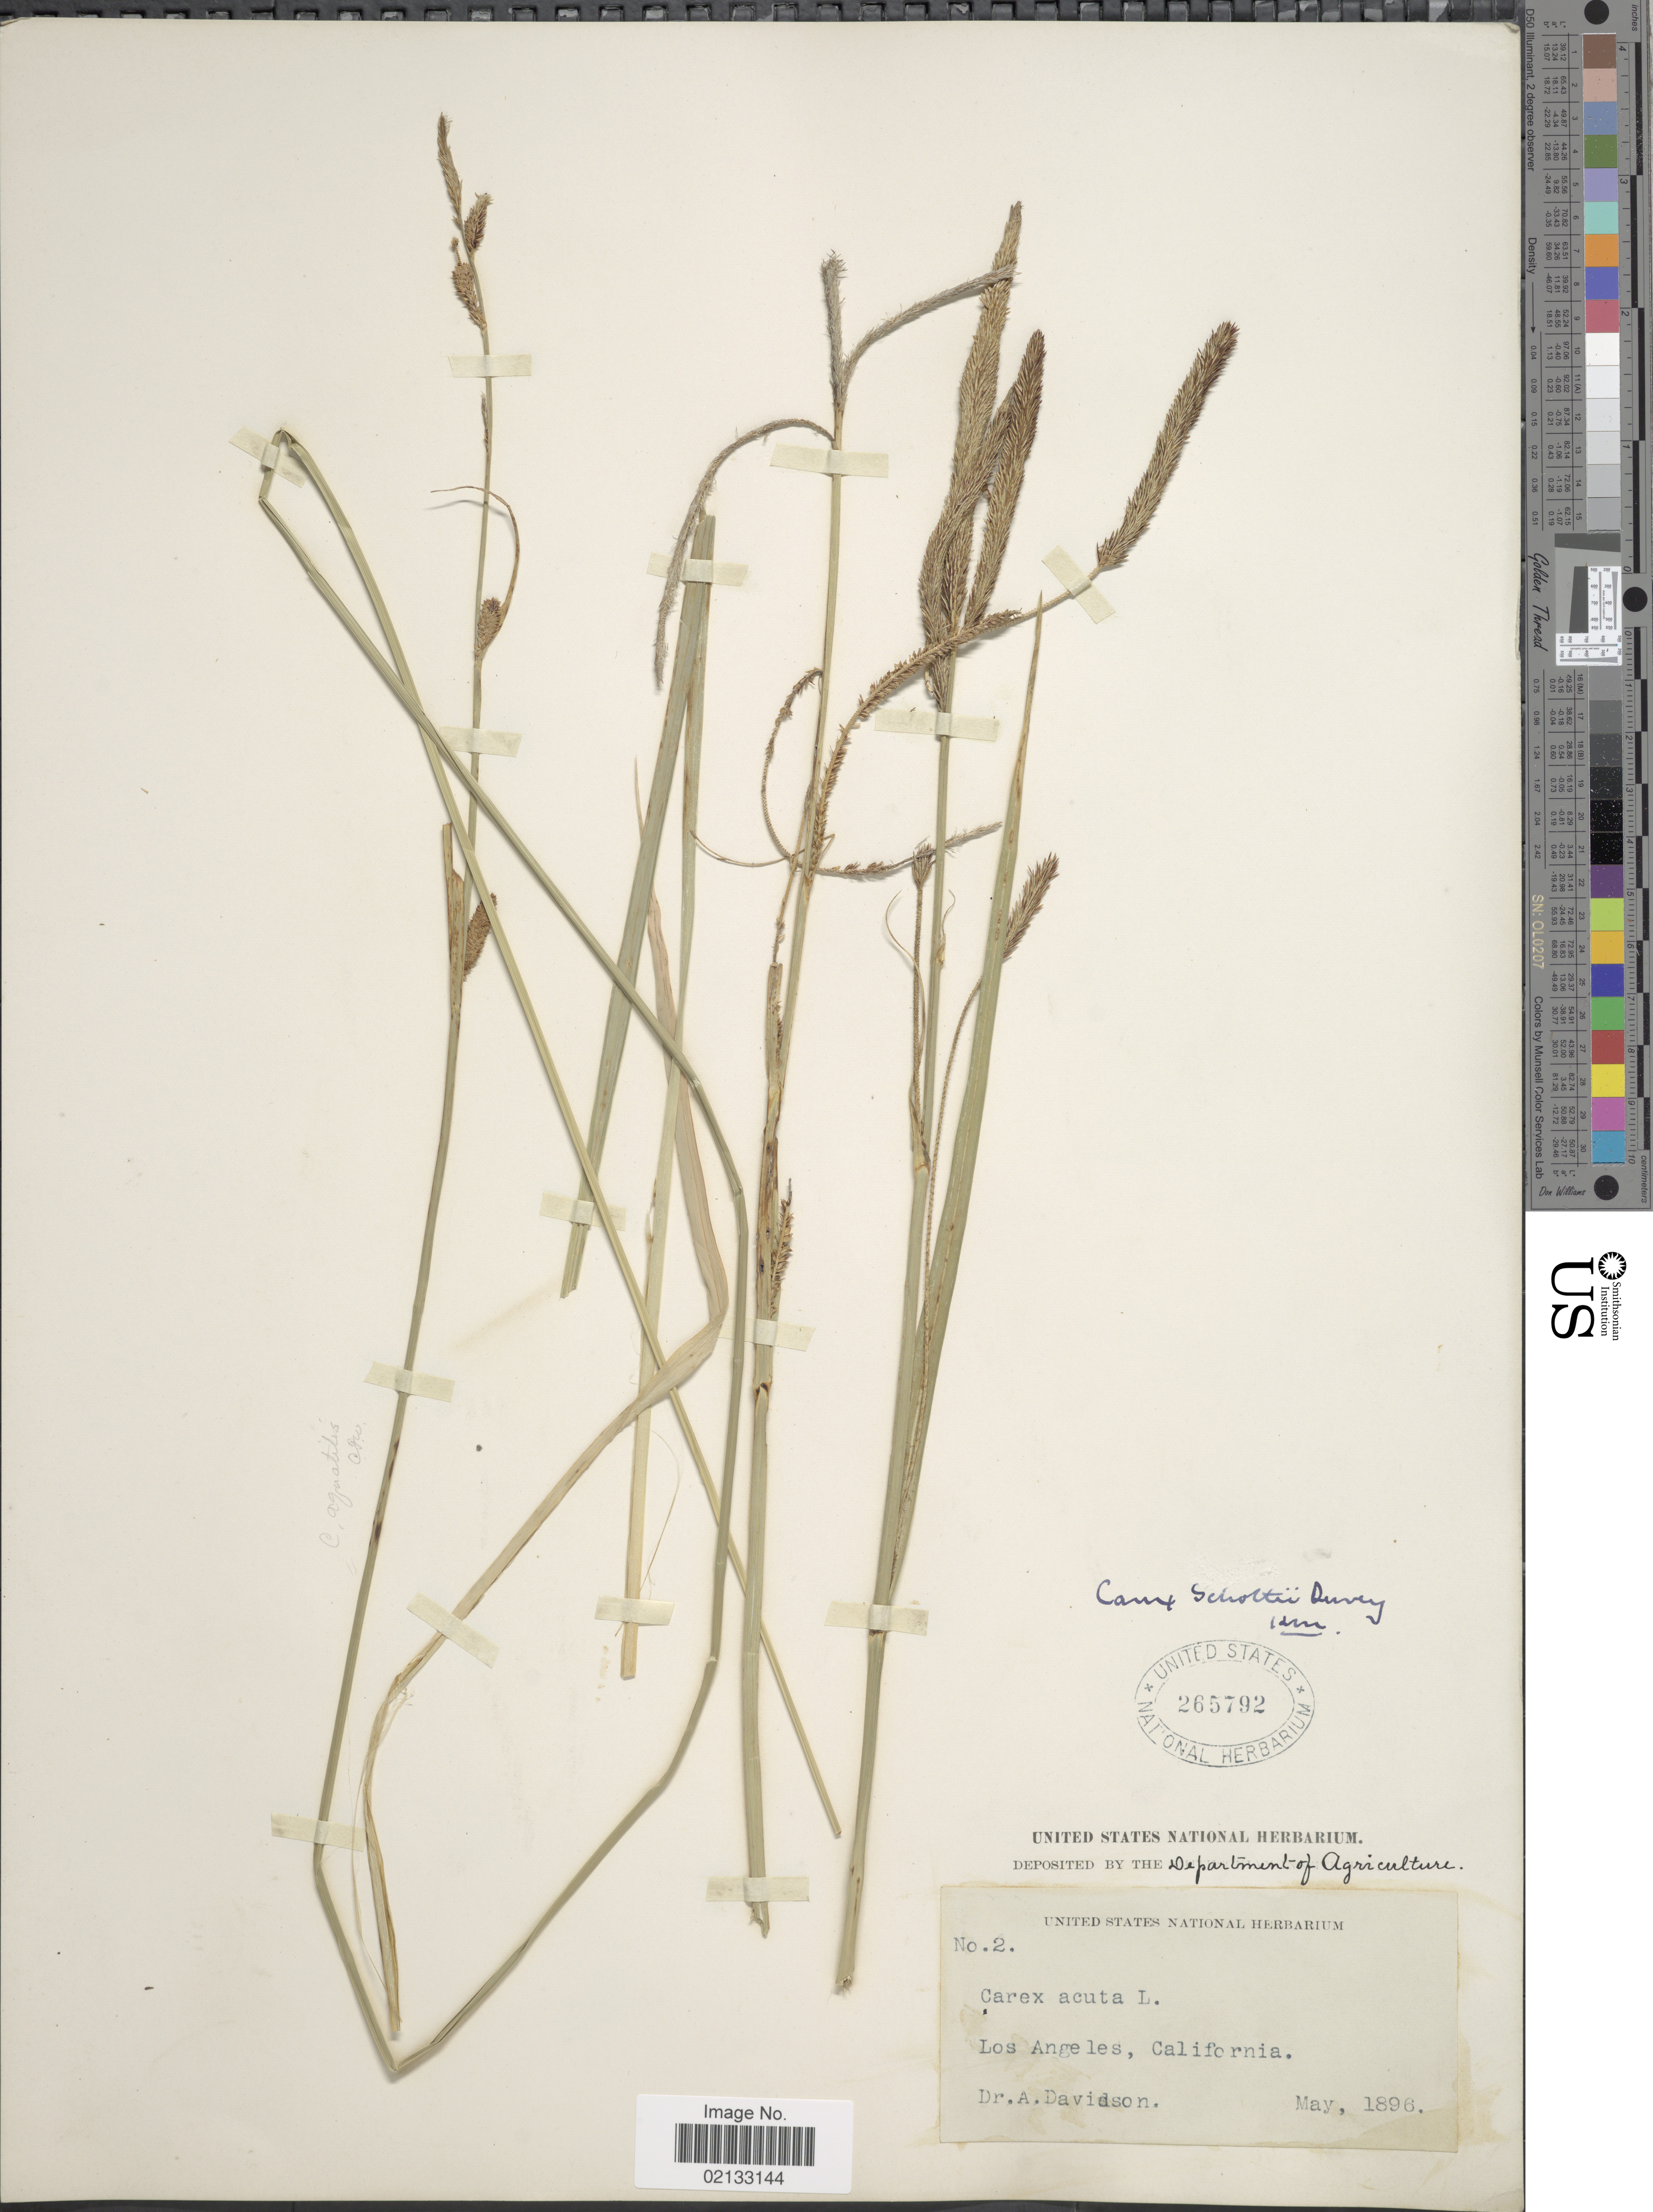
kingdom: Plantae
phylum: Tracheophyta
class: Liliopsida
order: Poales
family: Cyperaceae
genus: Carex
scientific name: Carex schottii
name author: Dewey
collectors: A. Davidson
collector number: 2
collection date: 1896-05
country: United States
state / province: California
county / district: Los Angeles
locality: Los Angeles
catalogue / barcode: US 265792